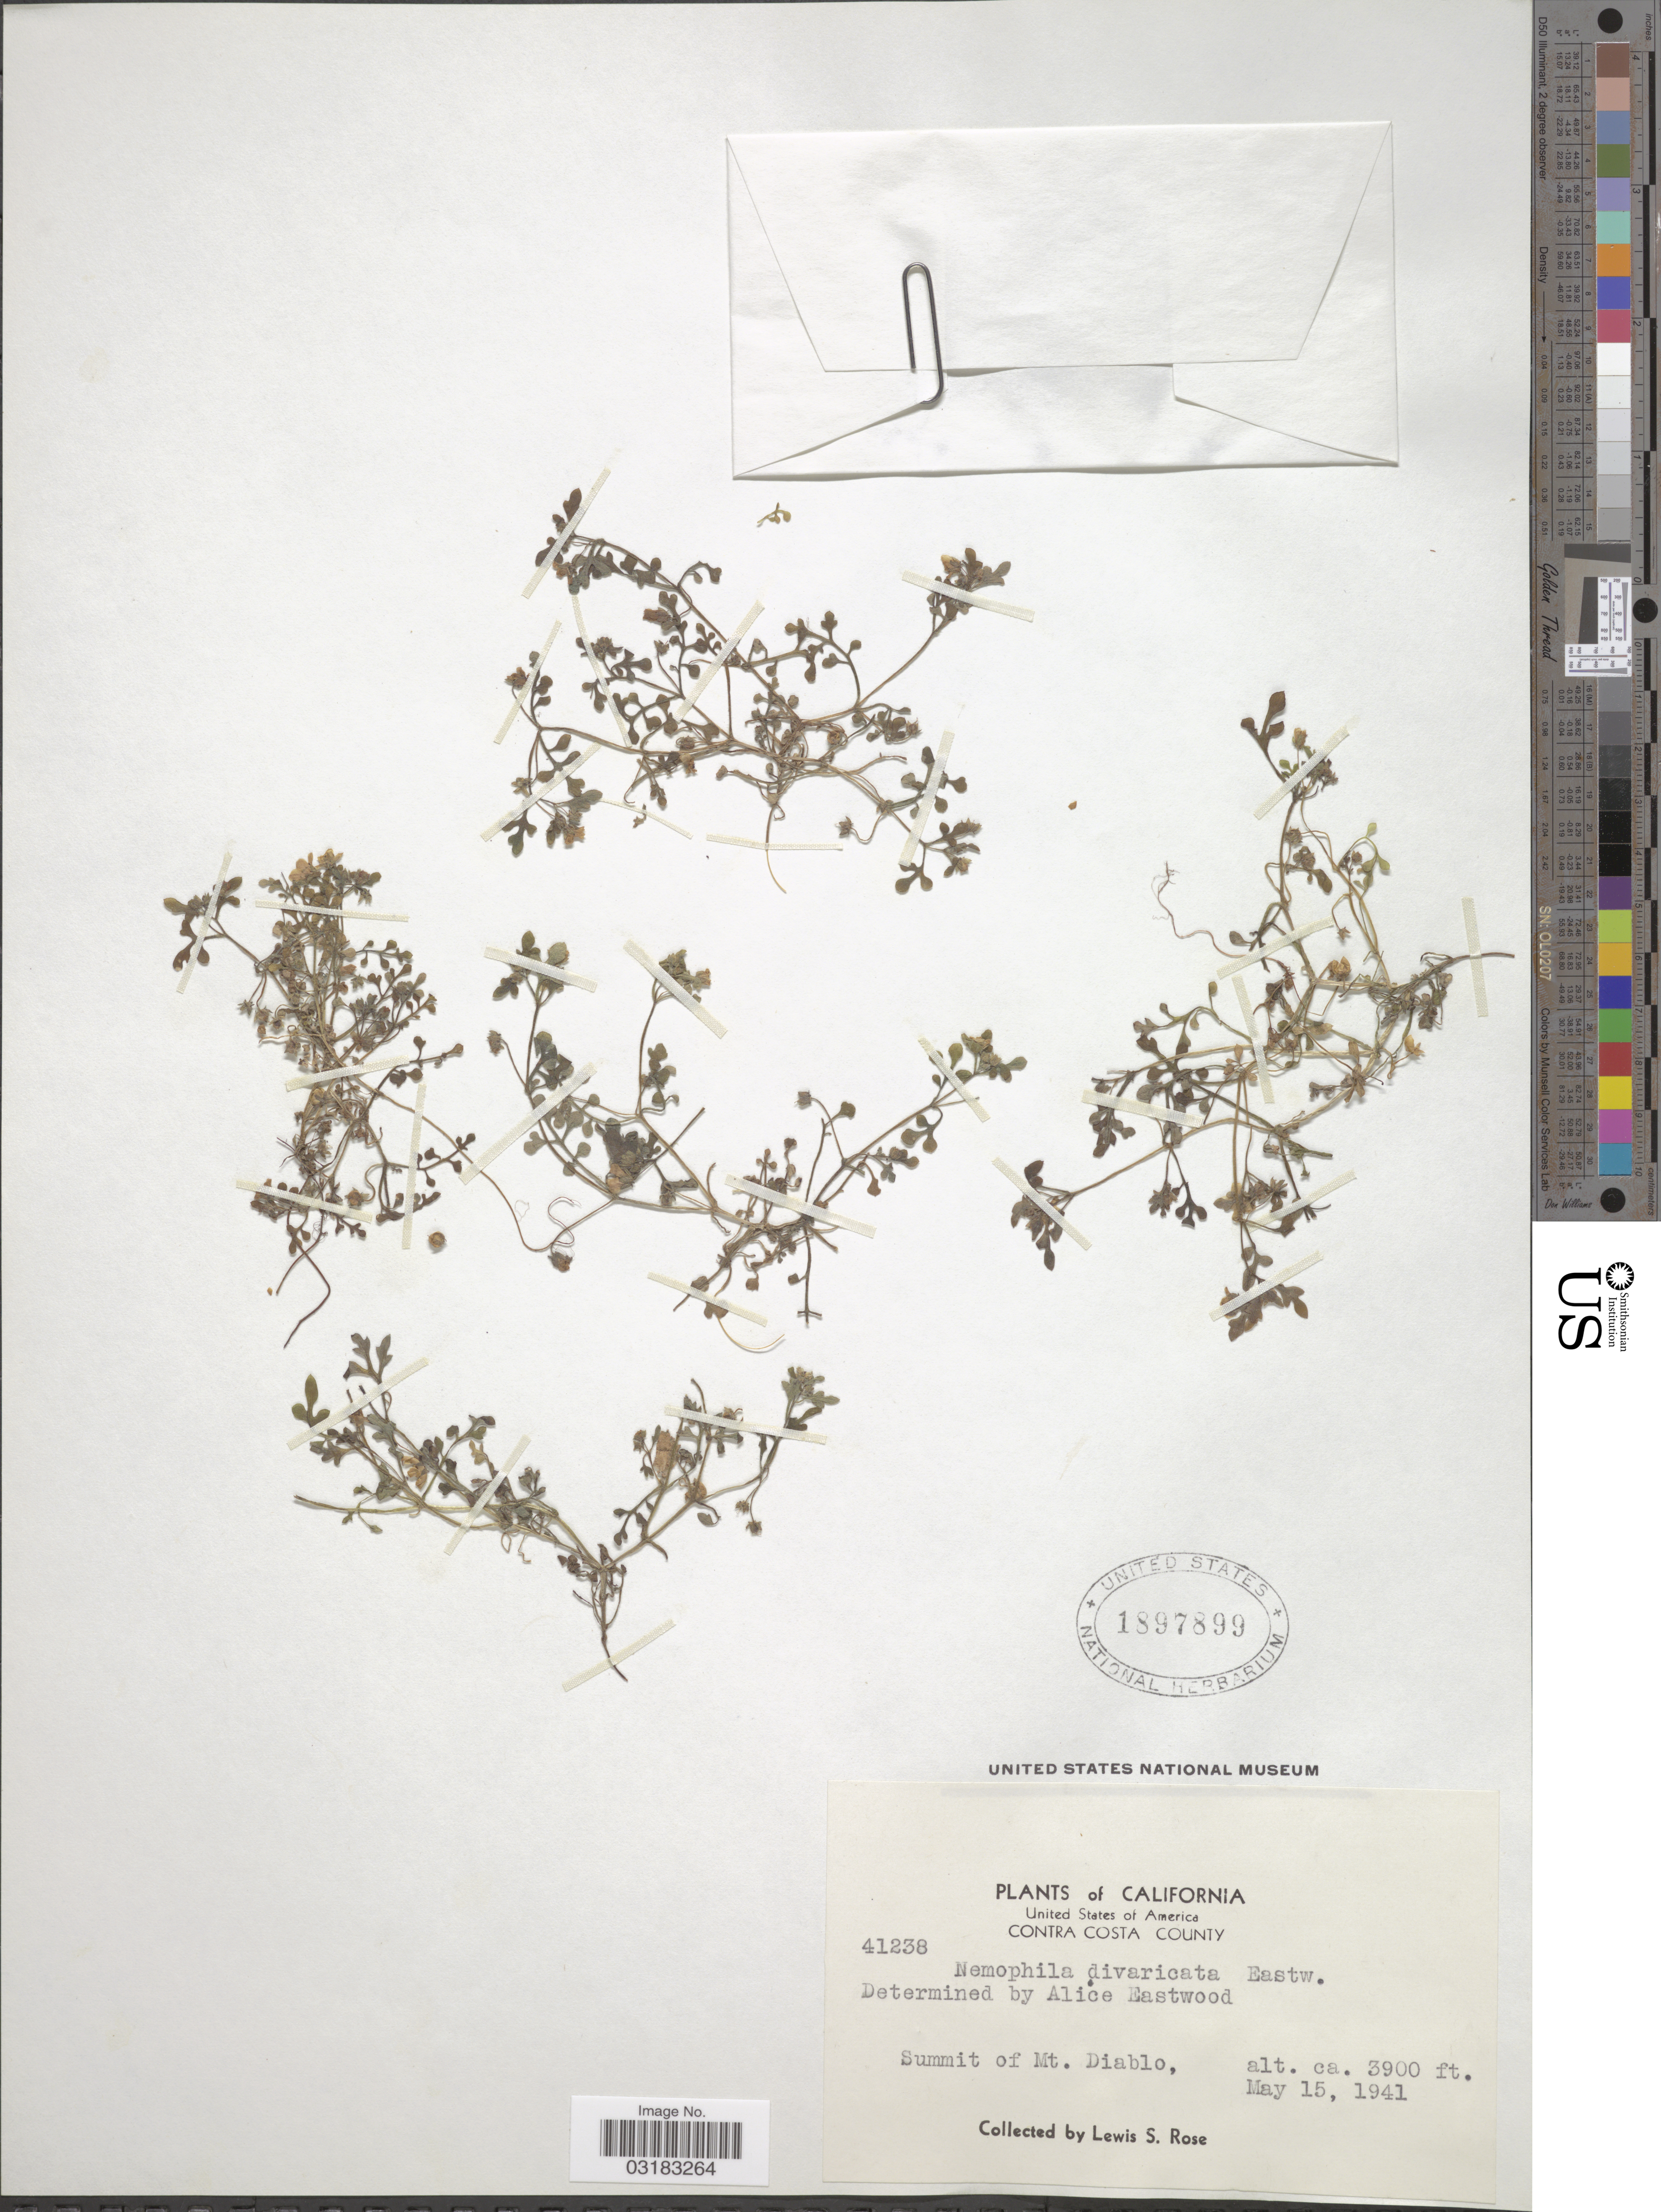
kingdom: Plantae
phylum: Tracheophyta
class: Magnoliopsida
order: Boraginales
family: Hydrophyllaceae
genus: Nemophila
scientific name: Nemophila divaricata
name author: Eastw.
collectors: L. S. Rose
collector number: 41238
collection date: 1941-05-15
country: United States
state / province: California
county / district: Contra Costa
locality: Contra Costa County. Summit of Mt. Diablo.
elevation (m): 1189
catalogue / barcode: US 1897899